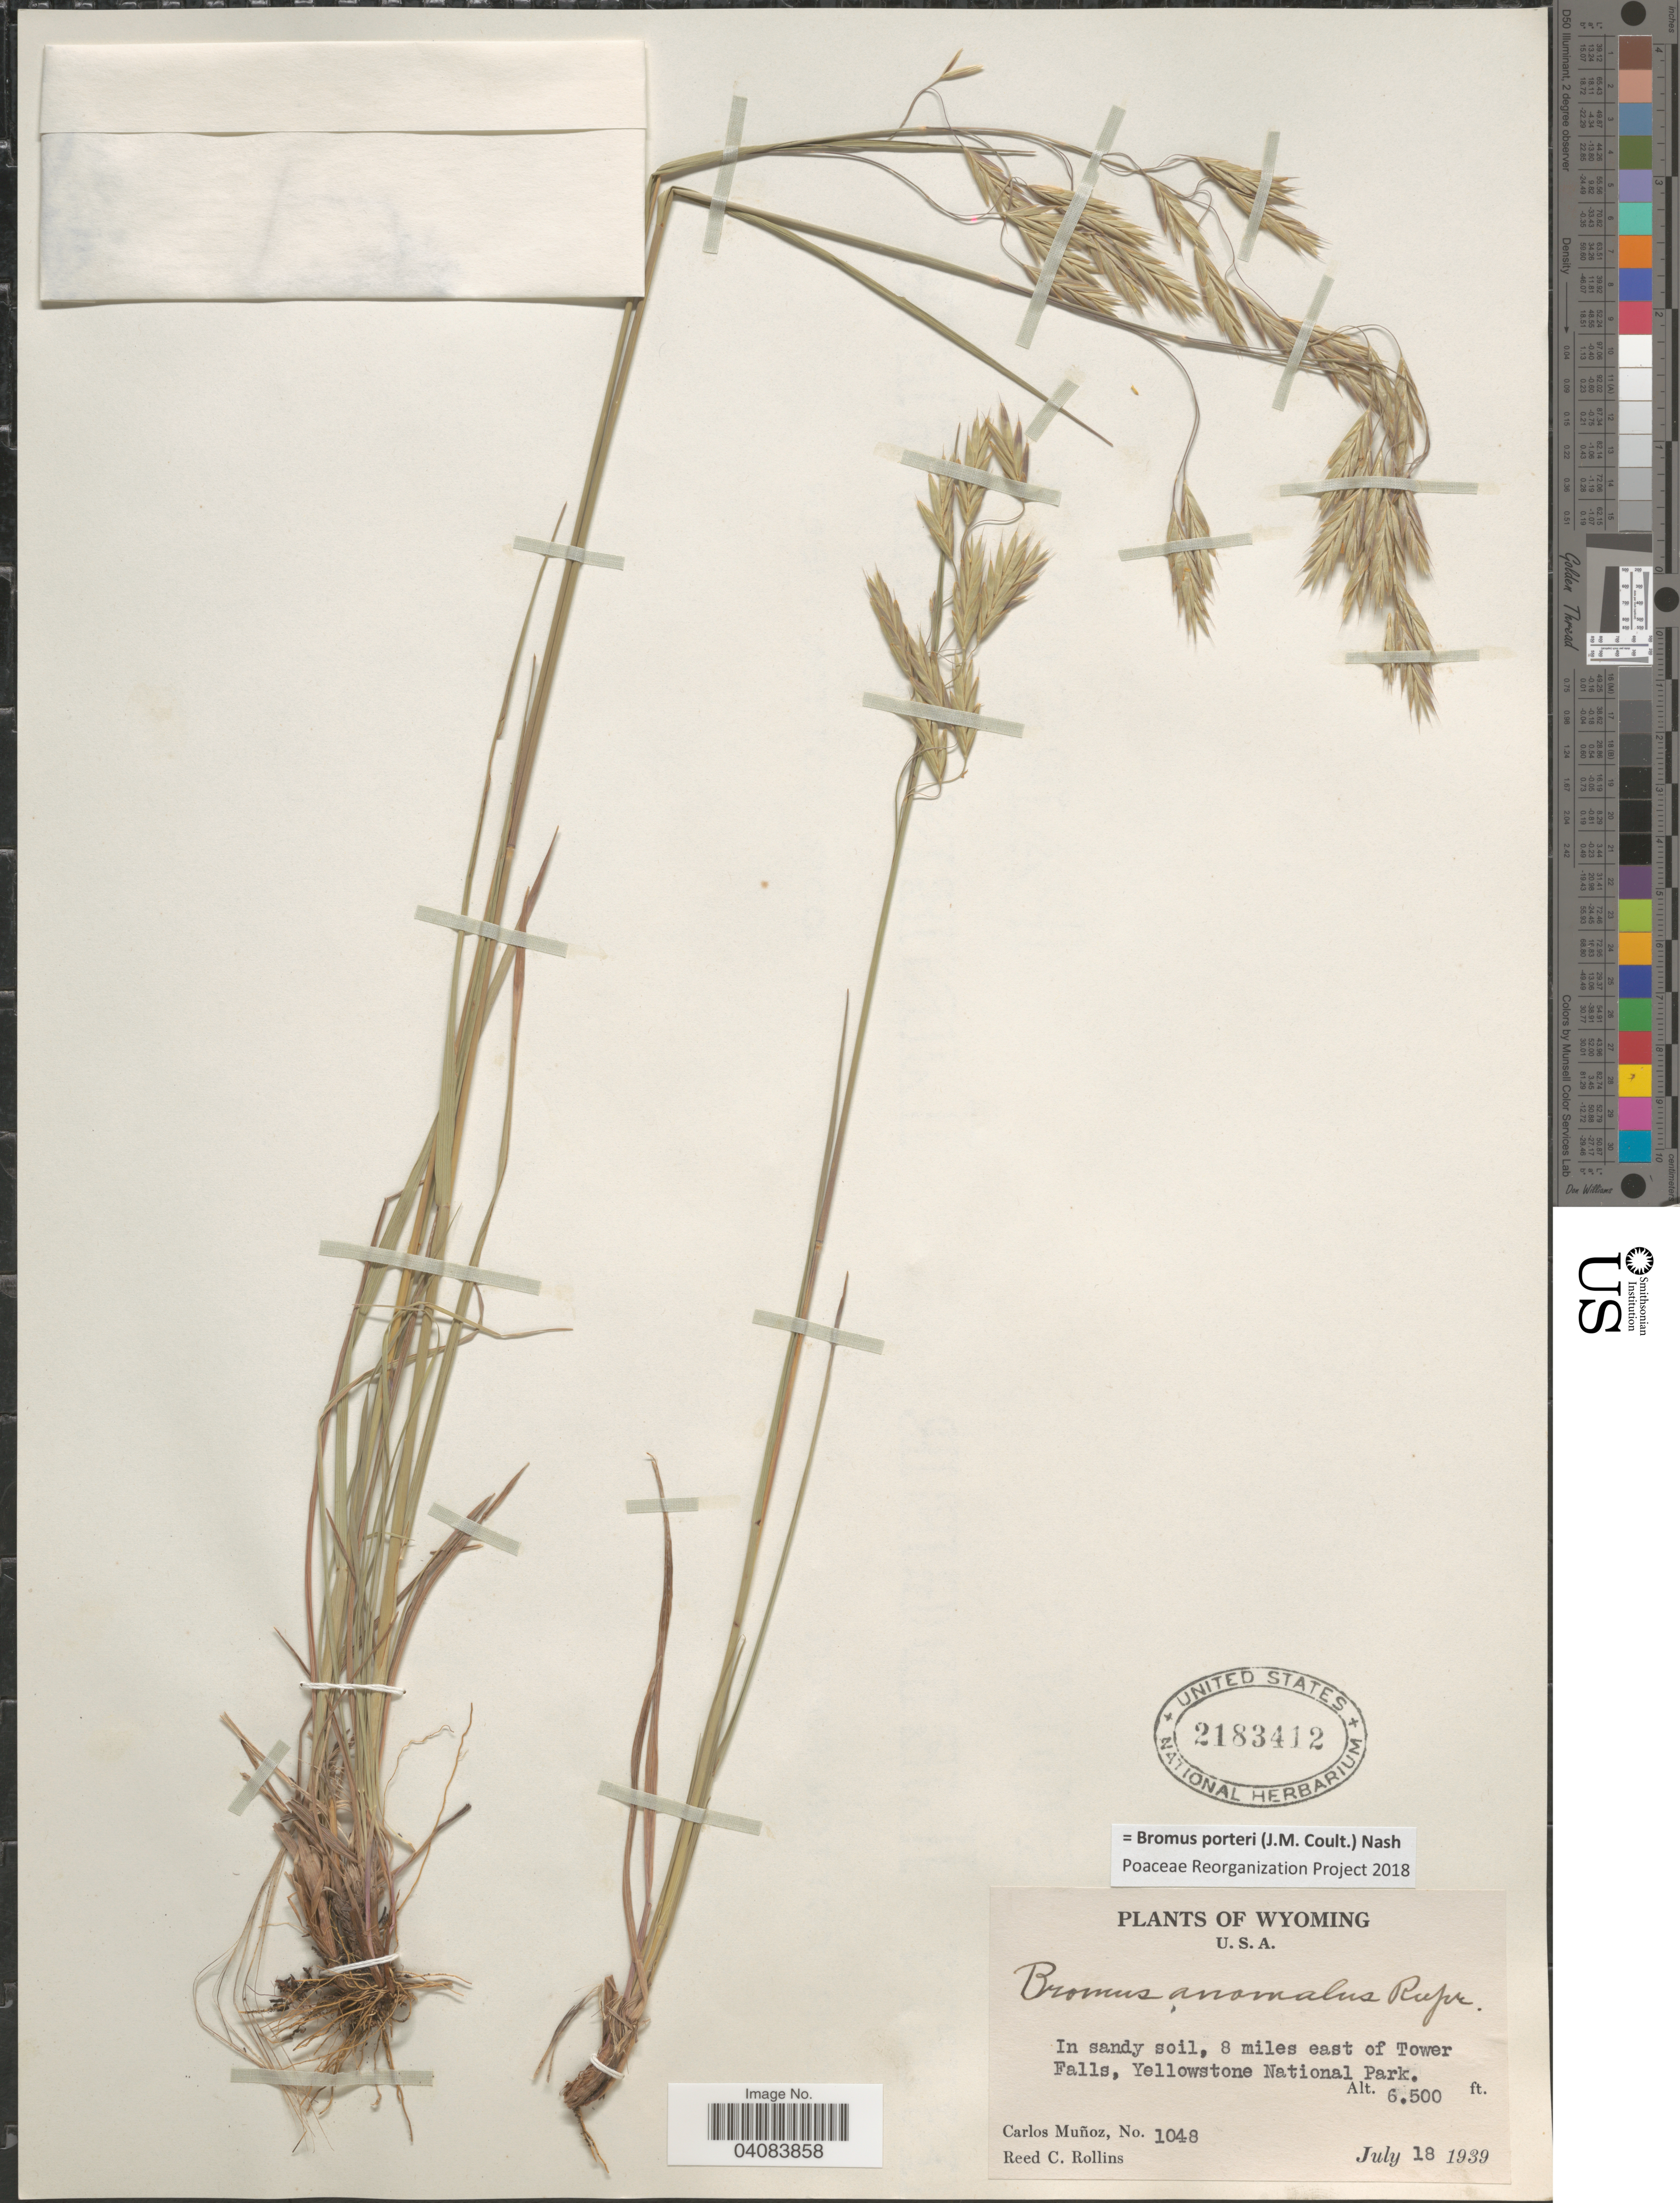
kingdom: Plantae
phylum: Tracheophyta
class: Liliopsida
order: Poales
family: Poaceae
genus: Bromus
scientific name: Bromus porteri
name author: (J.M. Coult.) Nash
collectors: C. Muñoz & R. C. Rollins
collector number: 1048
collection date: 1939-07-18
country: United States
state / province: Wyoming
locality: In sandy soil, 8 miles east of Tower Falls, Yellowstone National Park.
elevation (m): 1981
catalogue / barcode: US 2183412